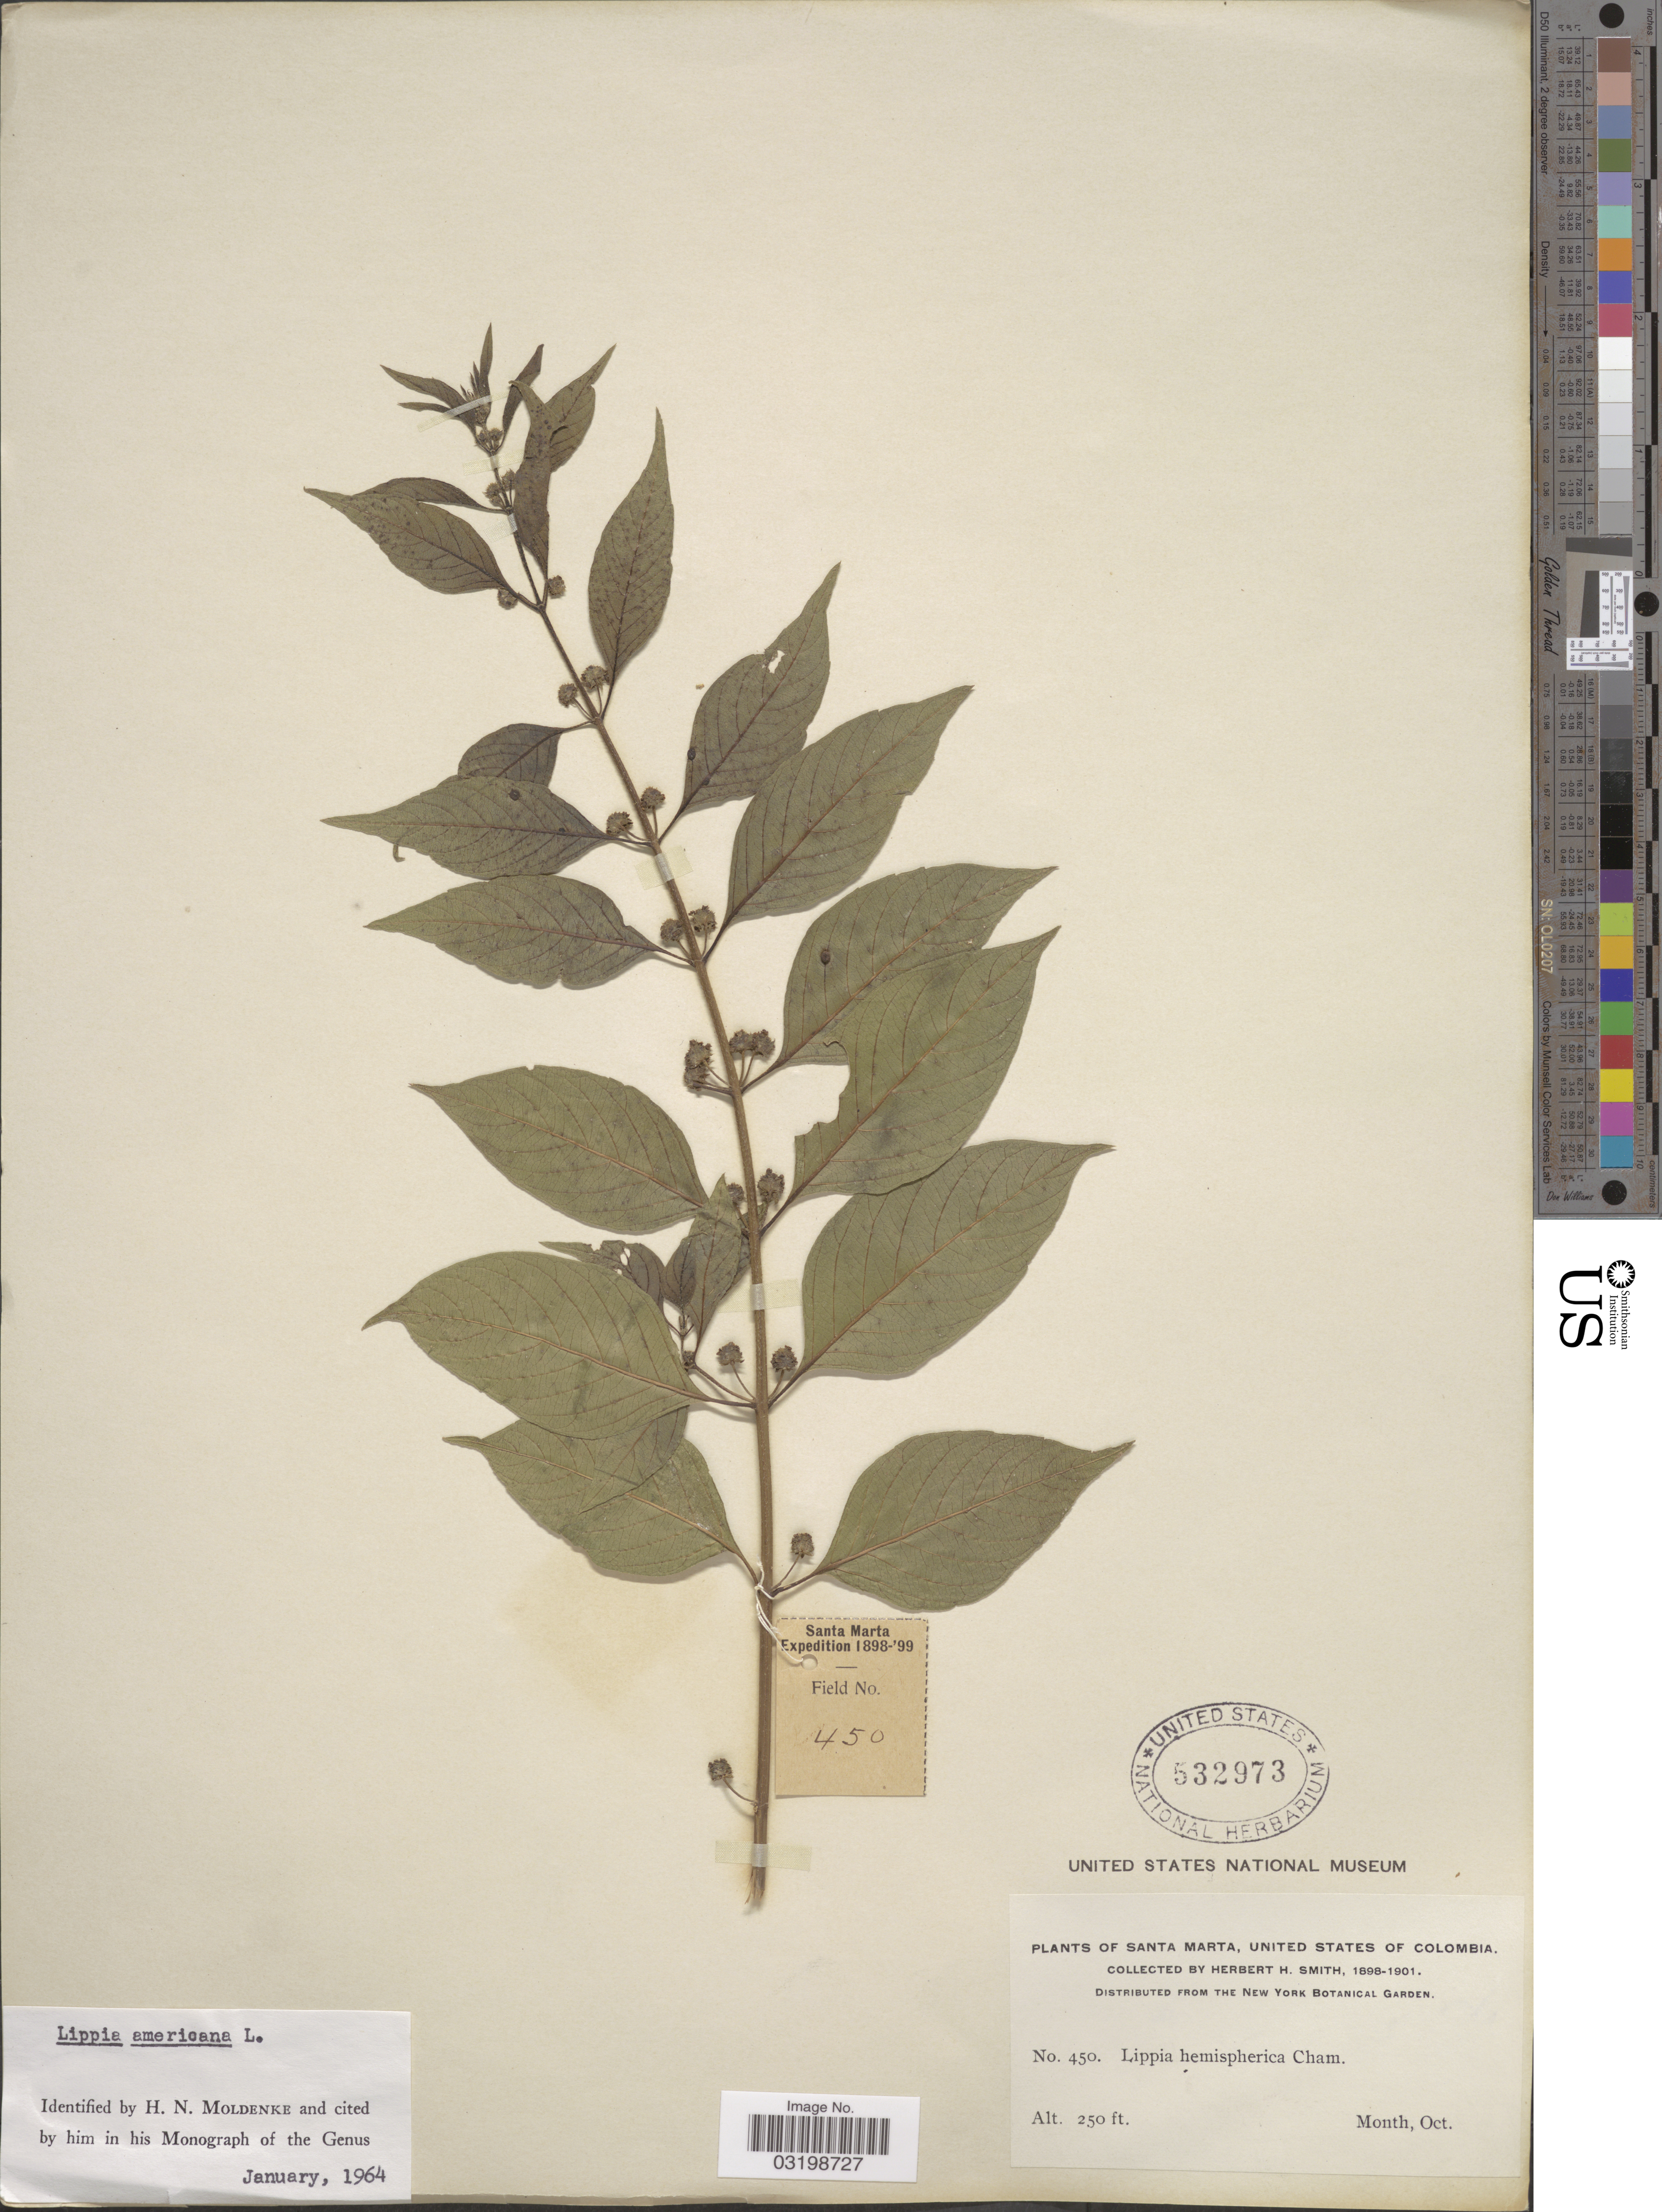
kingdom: Plantae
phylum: Tracheophyta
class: Magnoliopsida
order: Lamiales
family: Verbenaceae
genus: Lippia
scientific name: Lippia americana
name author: L.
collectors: Herbert H. Smith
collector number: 450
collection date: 1898-10/1901-10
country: Colombia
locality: Santa Marta, United States of Colombia.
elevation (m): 76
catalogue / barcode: US 532973